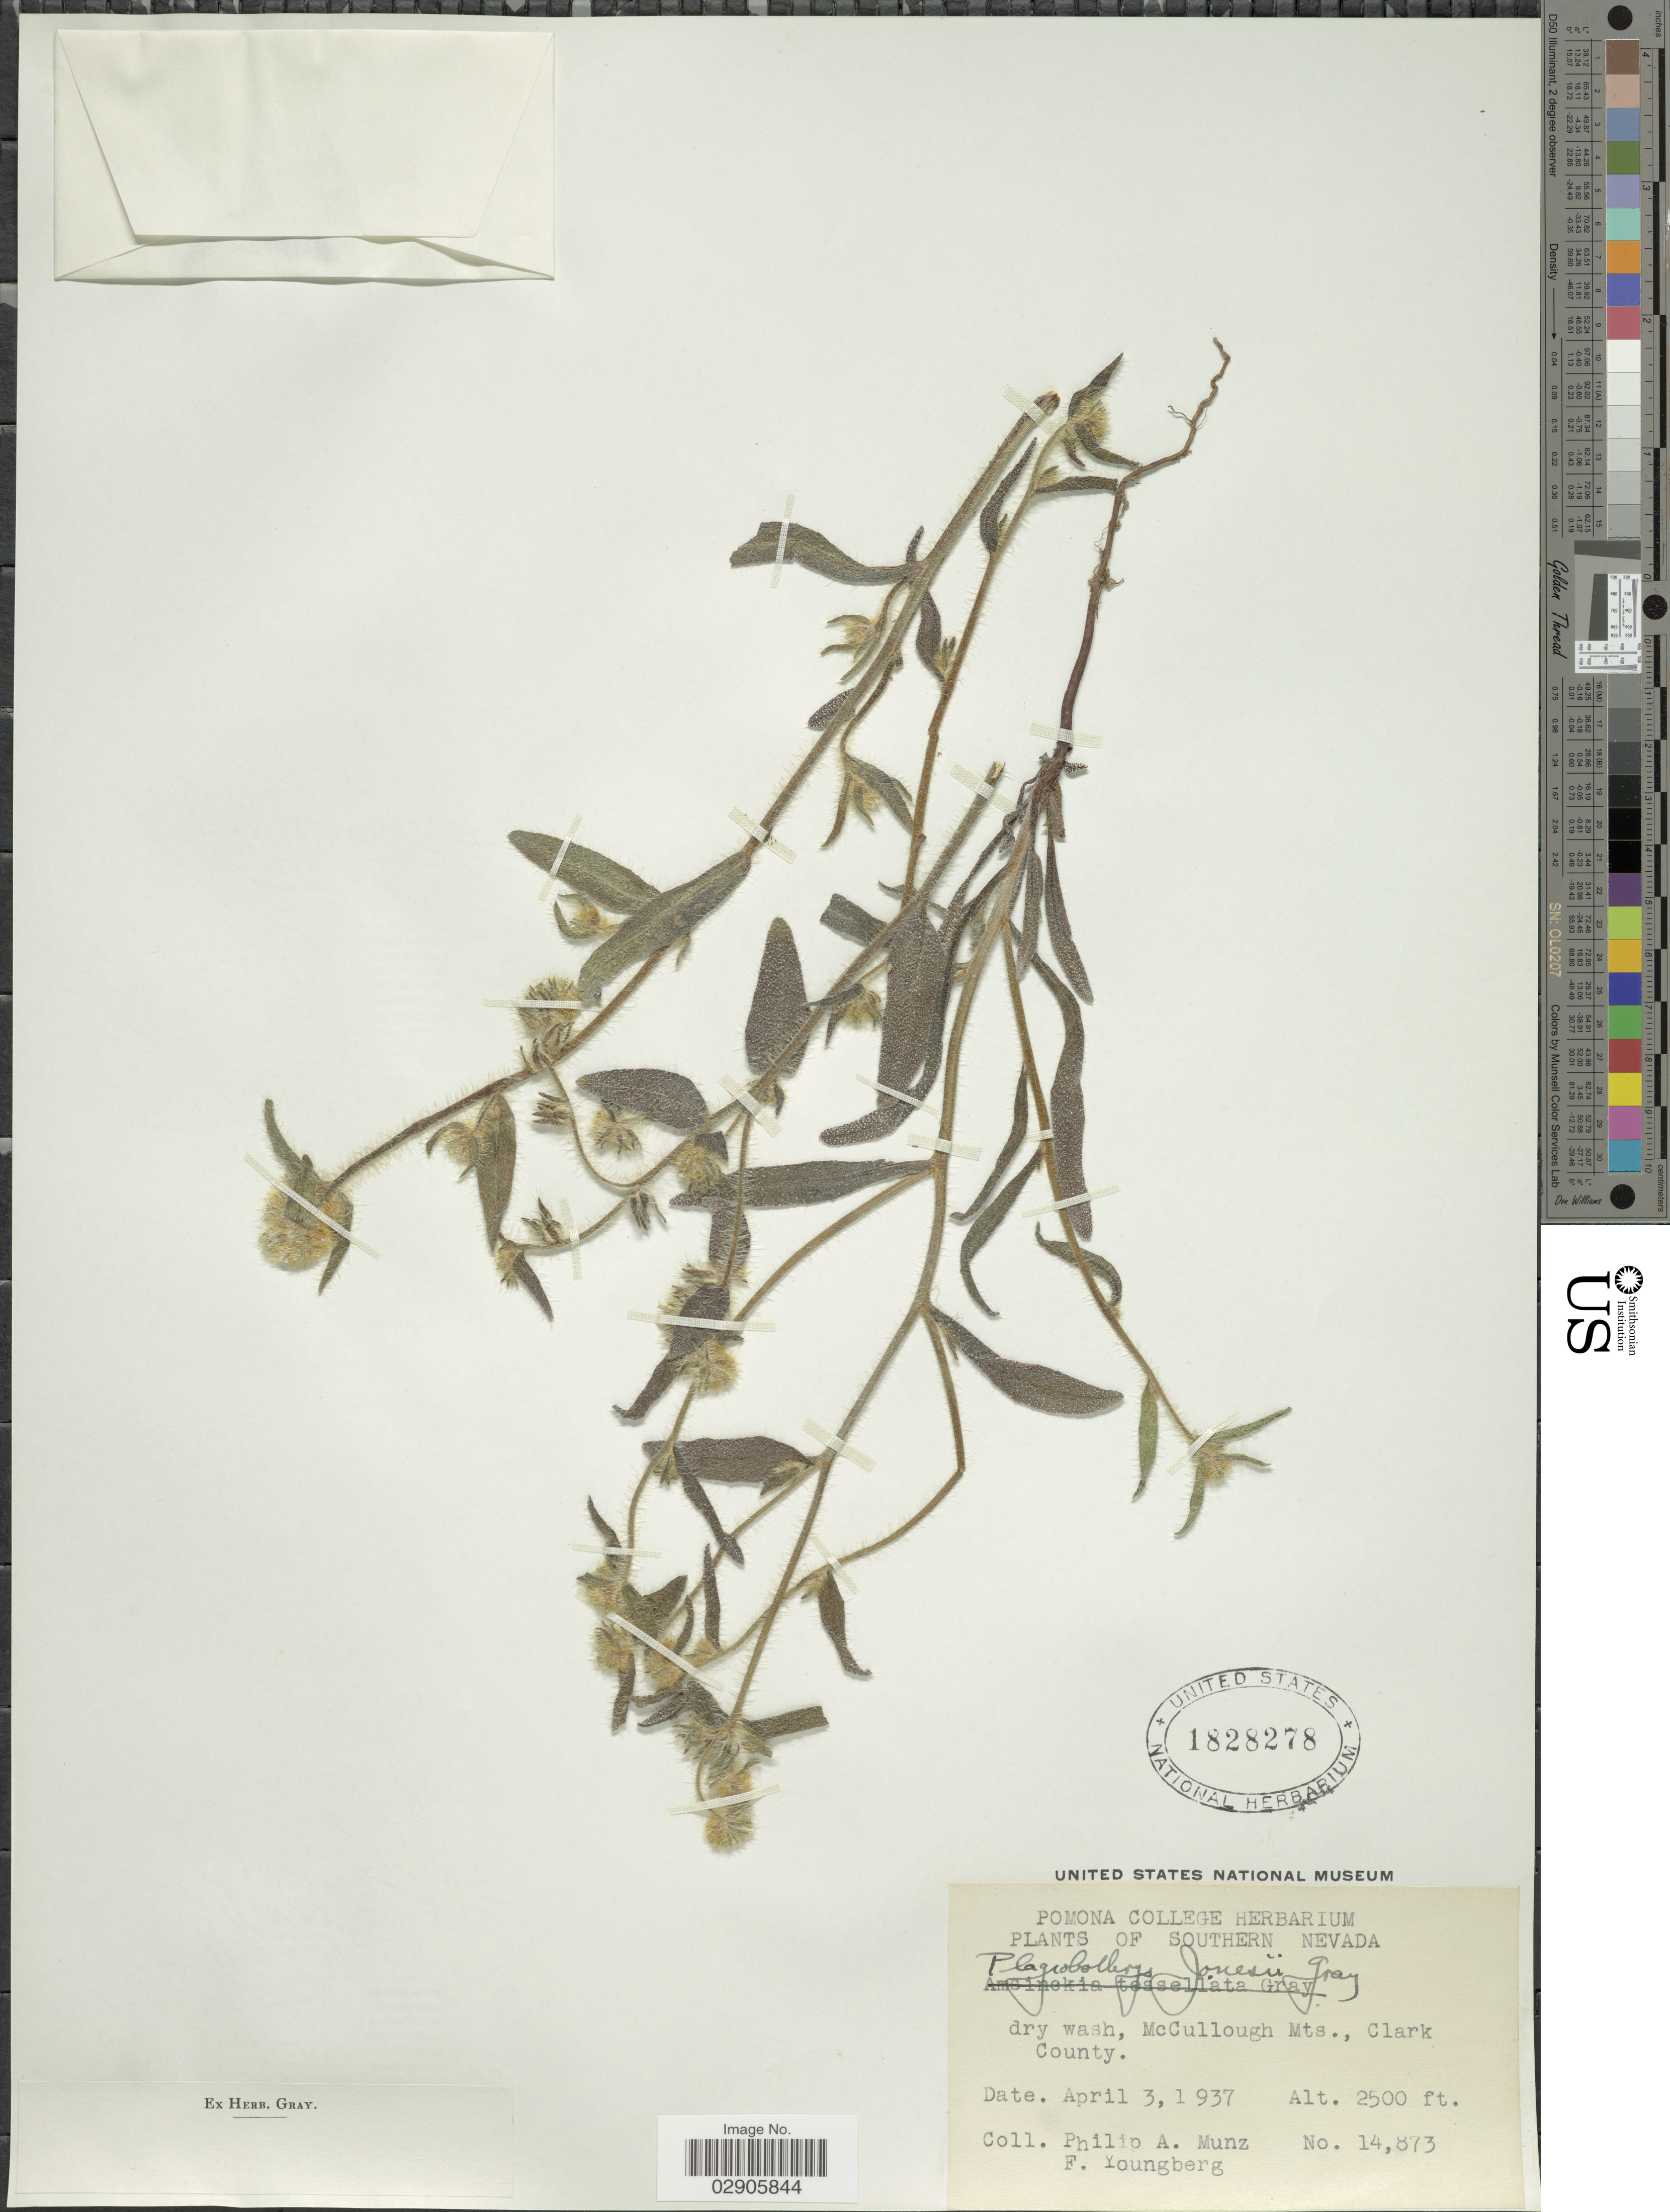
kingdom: Plantae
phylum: Tracheophyta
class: Magnoliopsida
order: Boraginales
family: Boraginaceae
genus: Plagiobothrys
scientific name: Plagiobothrys jonesii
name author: A. Gray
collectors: P. A. Munz & F. Youngberg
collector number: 14873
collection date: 1937-04-03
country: United States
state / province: Nevada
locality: Southern Nevada. McCullough Mts., Clark County.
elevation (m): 762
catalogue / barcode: US 1828278